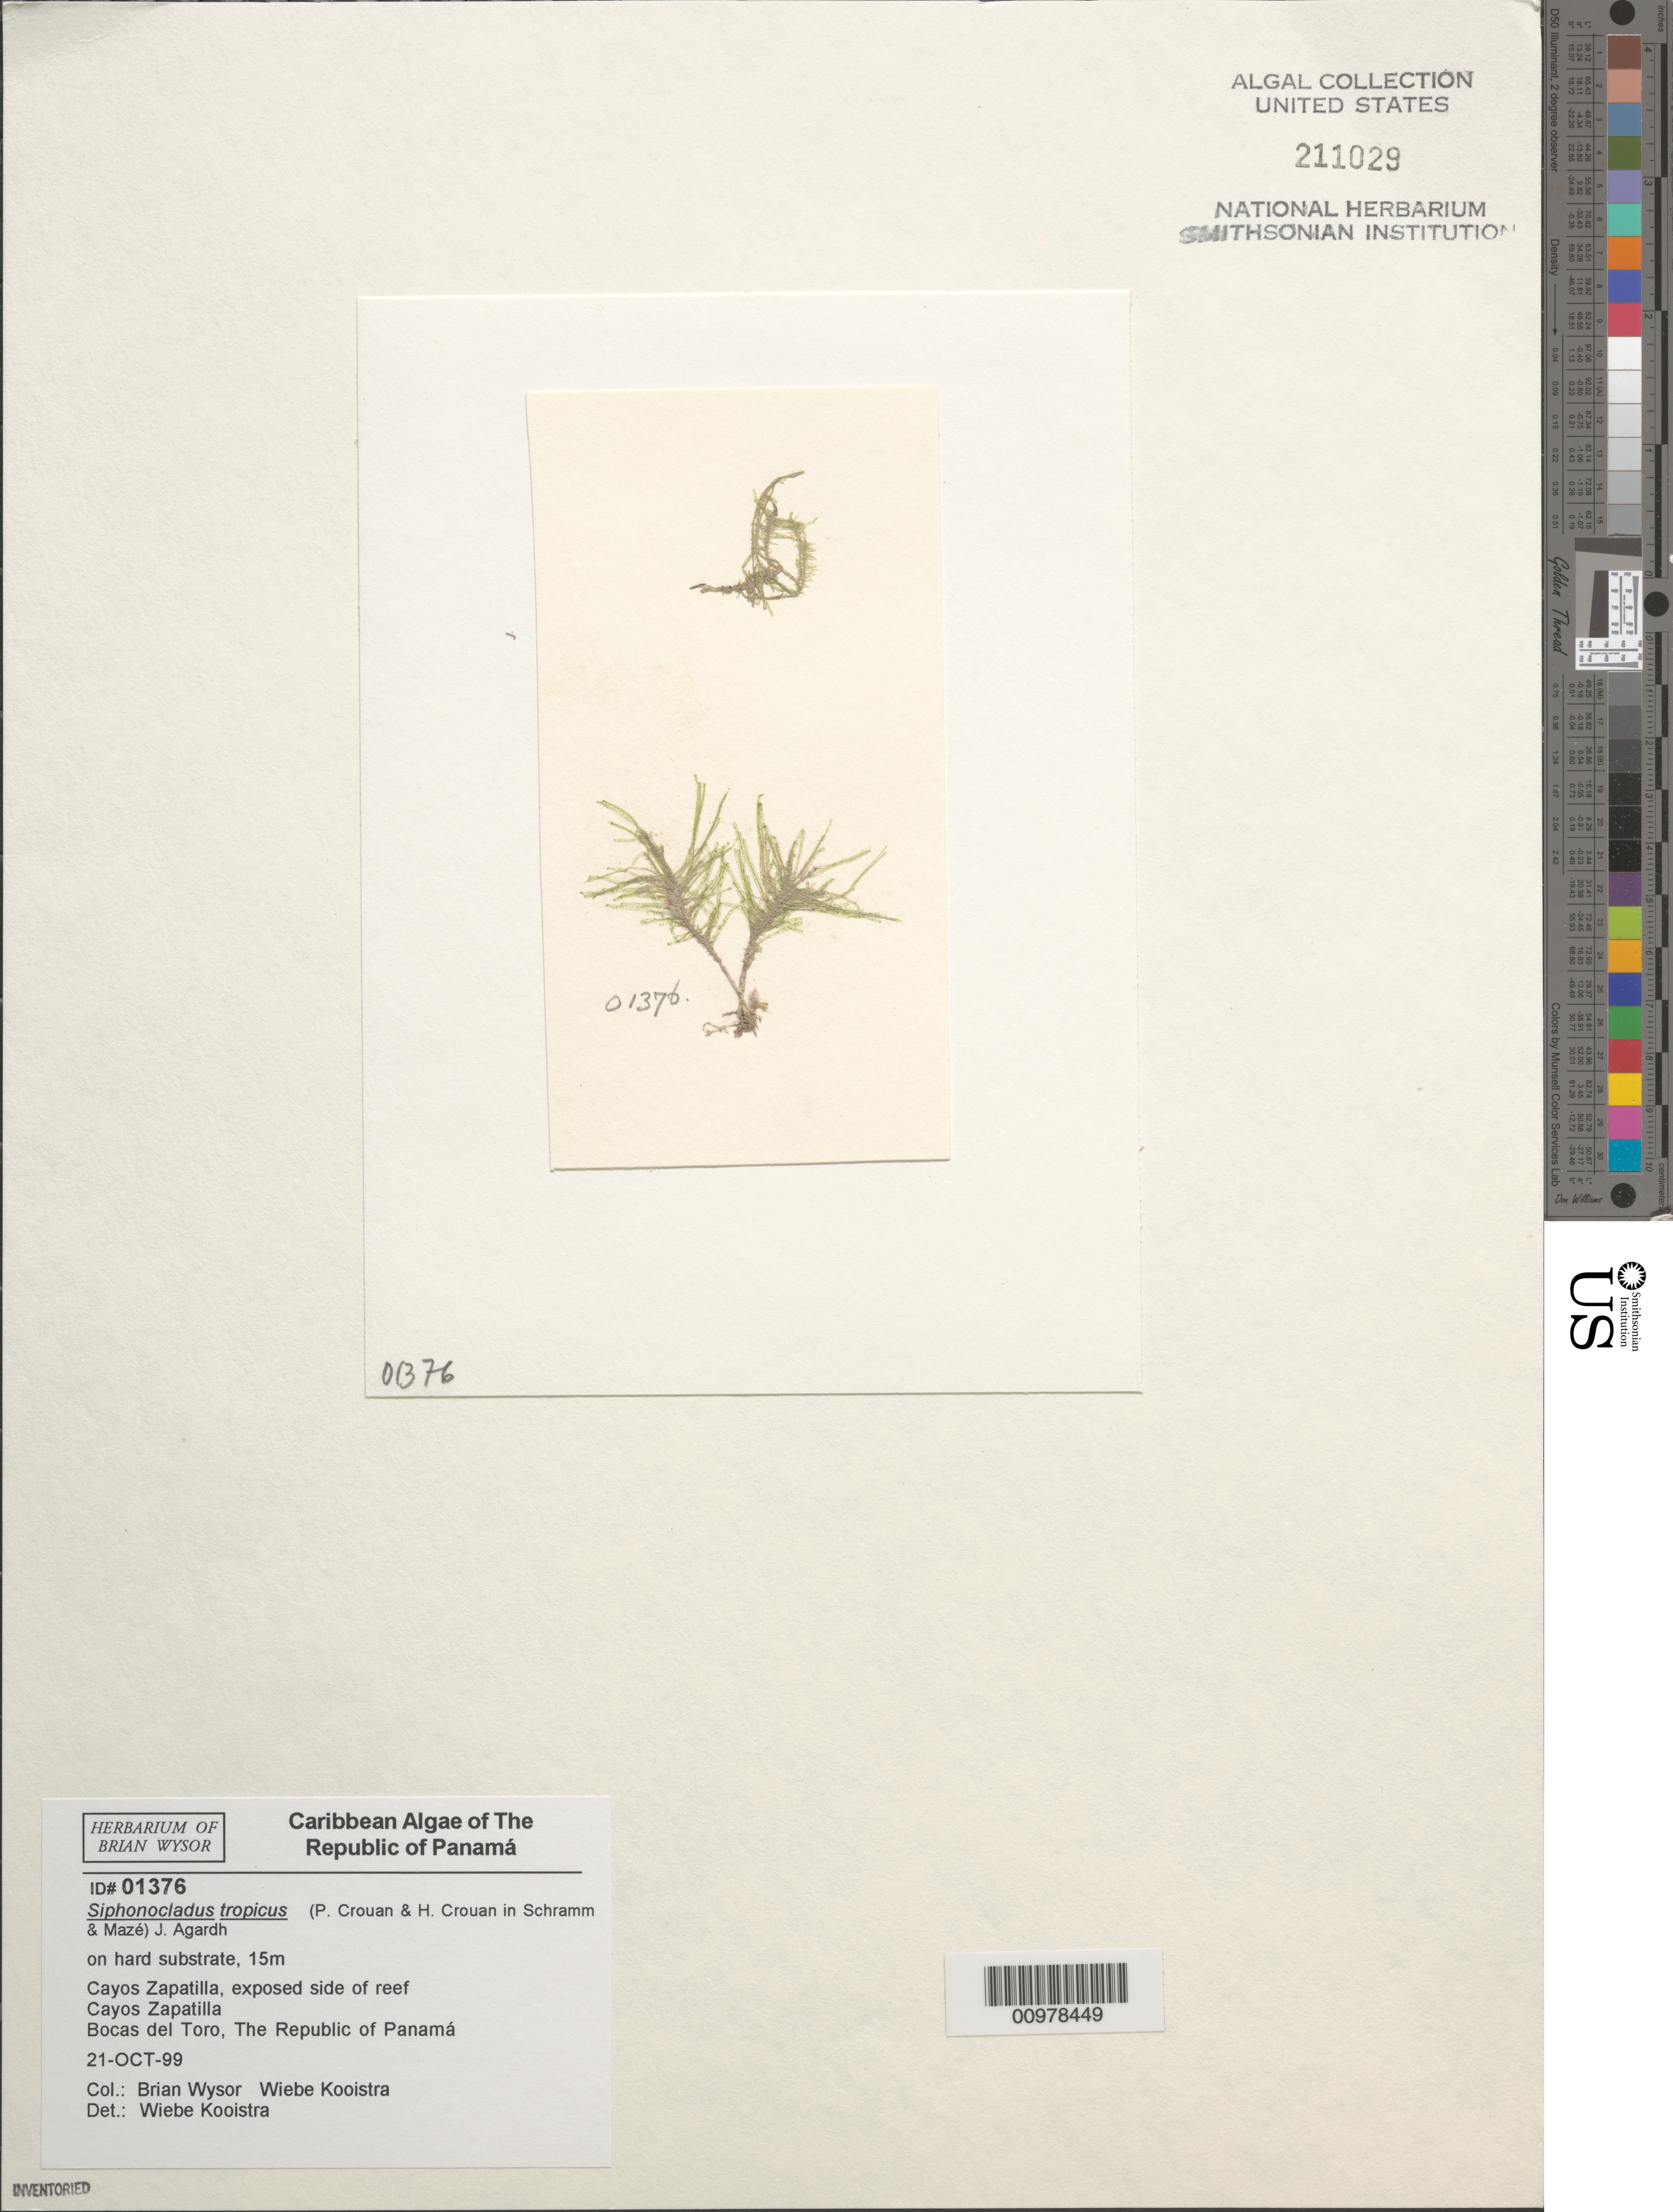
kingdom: Plantae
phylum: Chlorophyta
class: Ulvophyceae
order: Siphonocladales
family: Siphonocladaceae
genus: Siphonocladus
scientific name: Siphonocladus tropicus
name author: (P. Crouan & H. Crouan) J. Agardh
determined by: Kooistra, Wiebe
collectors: B. Wysor & W. Kooistra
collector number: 01376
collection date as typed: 21 Oct 1999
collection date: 1999-10-21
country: Panama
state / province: Bocas del Toro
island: Cayos Zapatilla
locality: Exposed side of reef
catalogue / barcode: US 211029